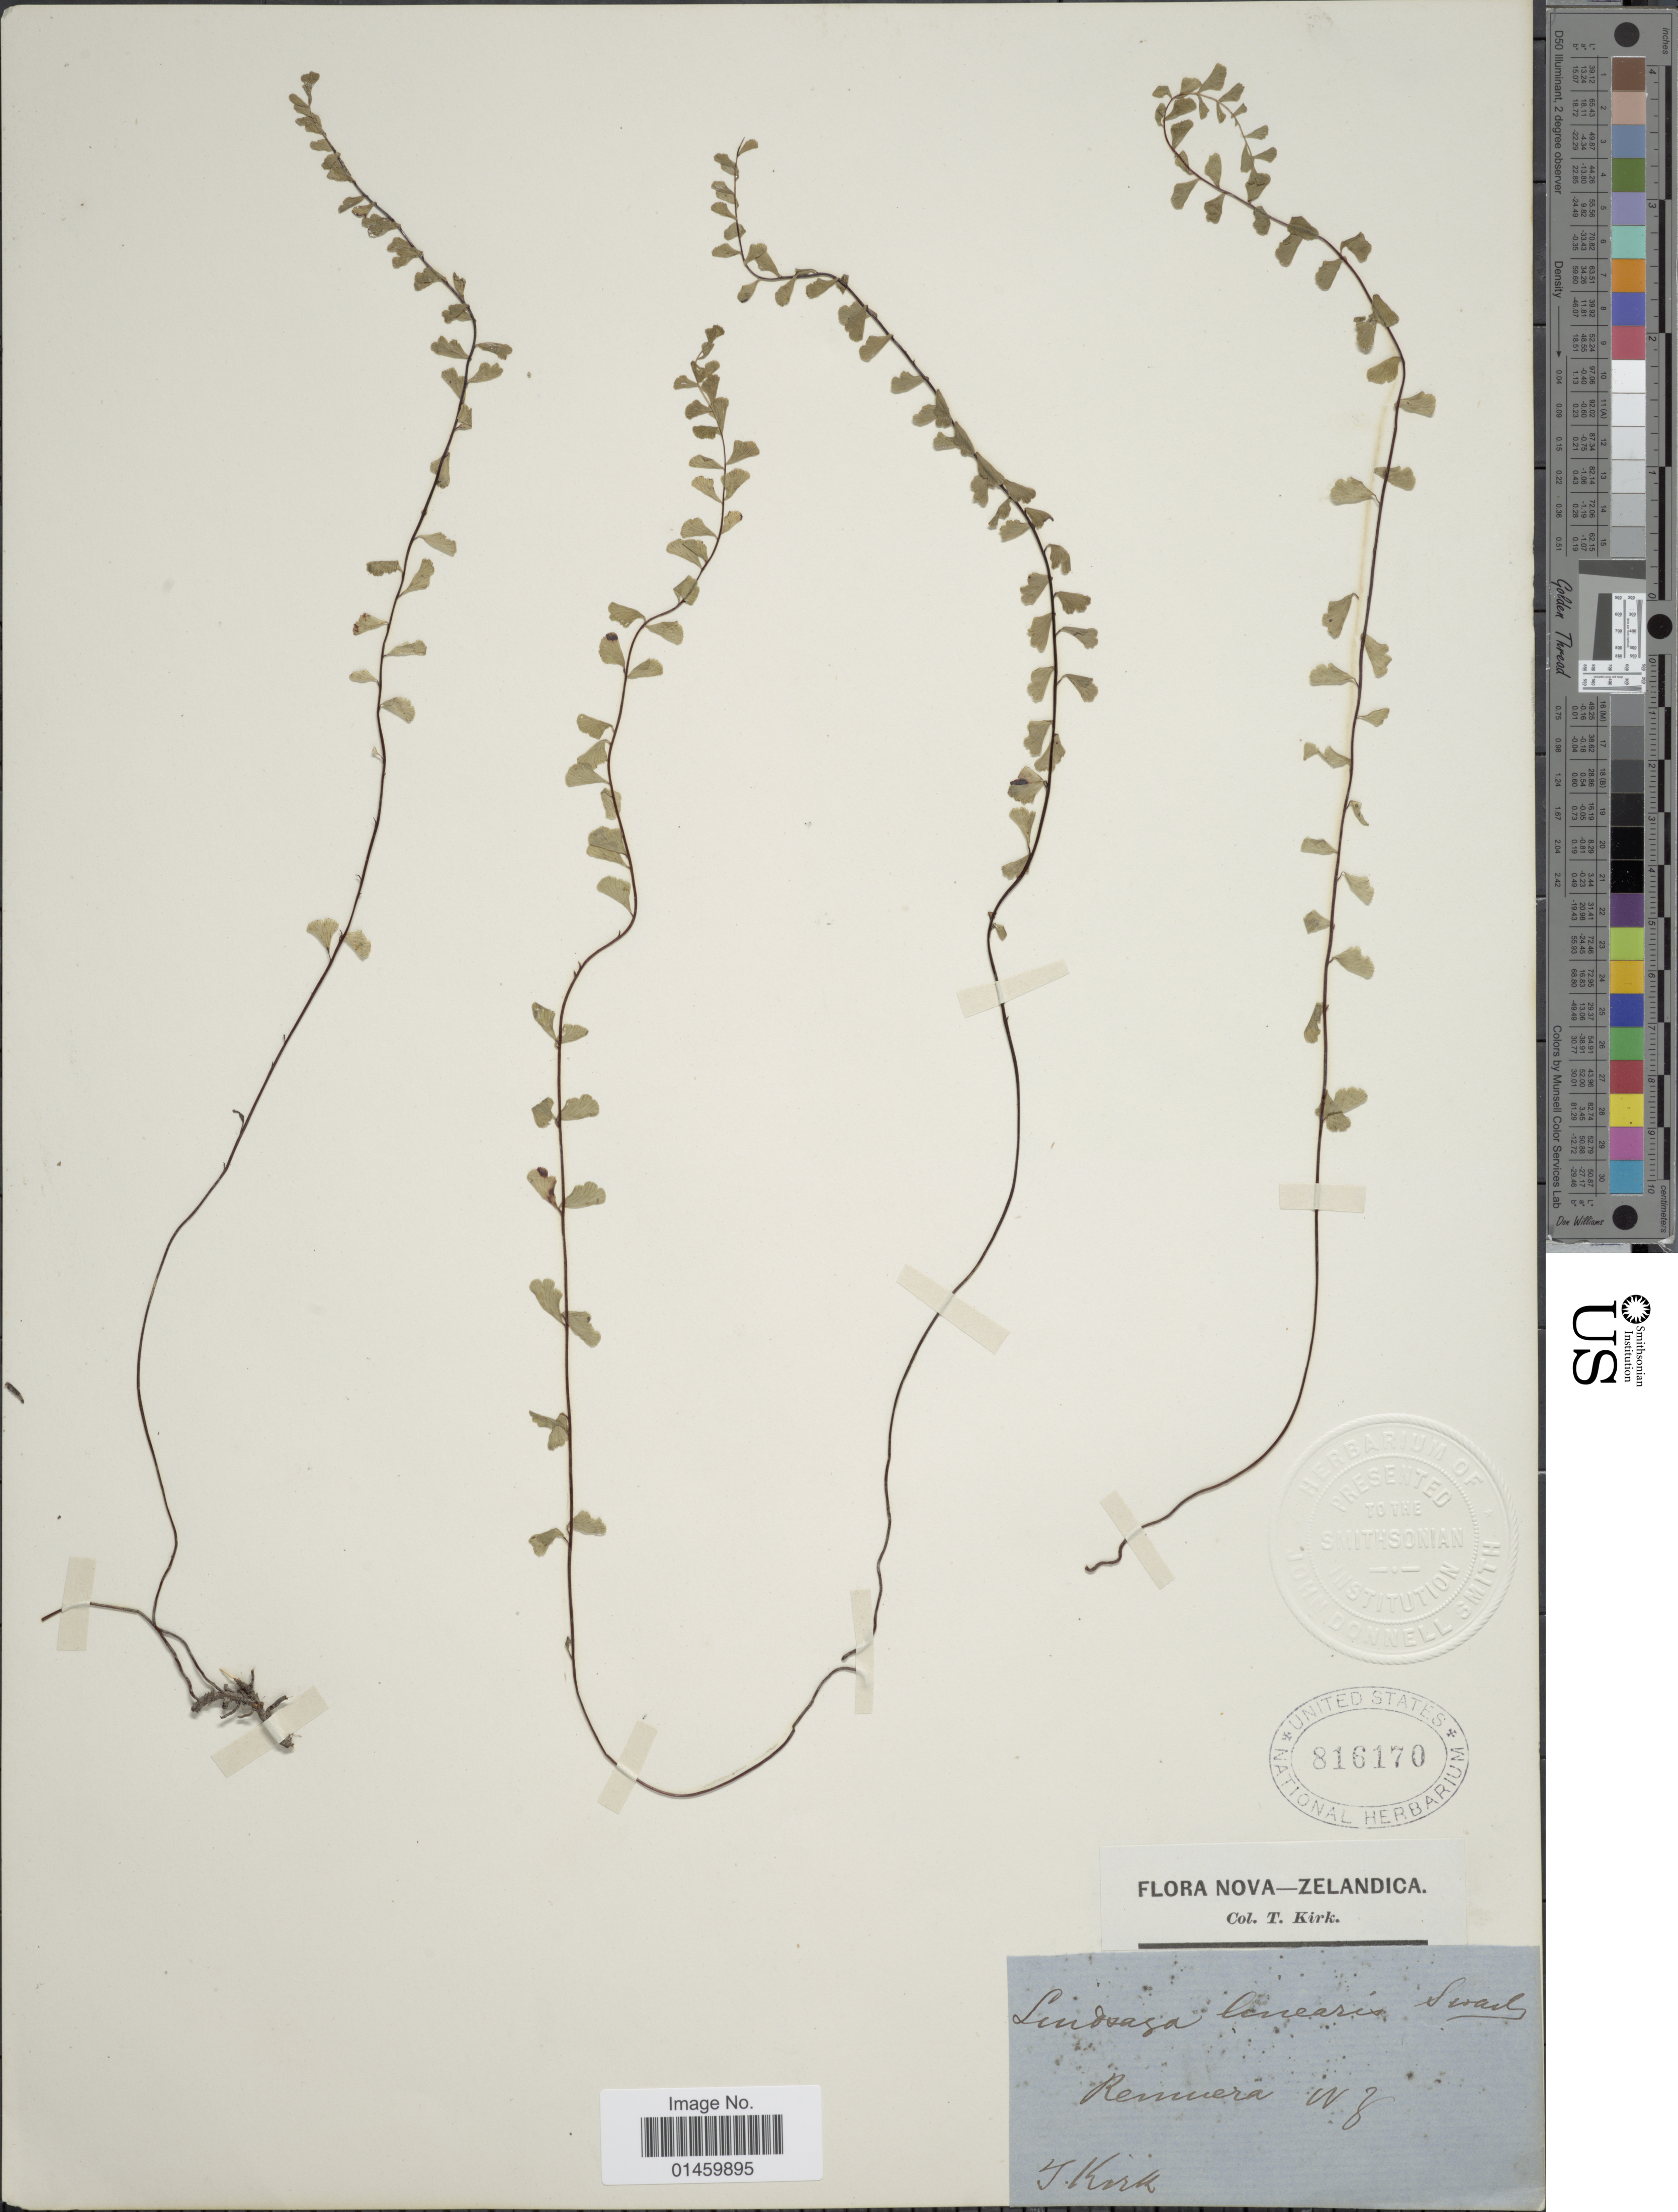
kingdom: Plantae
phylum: Tracheophyta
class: Polypodiopsida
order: Polypodiales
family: Lindsaeaceae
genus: Lindsaea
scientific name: Lindsaea linearis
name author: Sw.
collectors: T. Kirk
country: New Zealand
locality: Nova-Zelandica. Remuera.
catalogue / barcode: US 816170